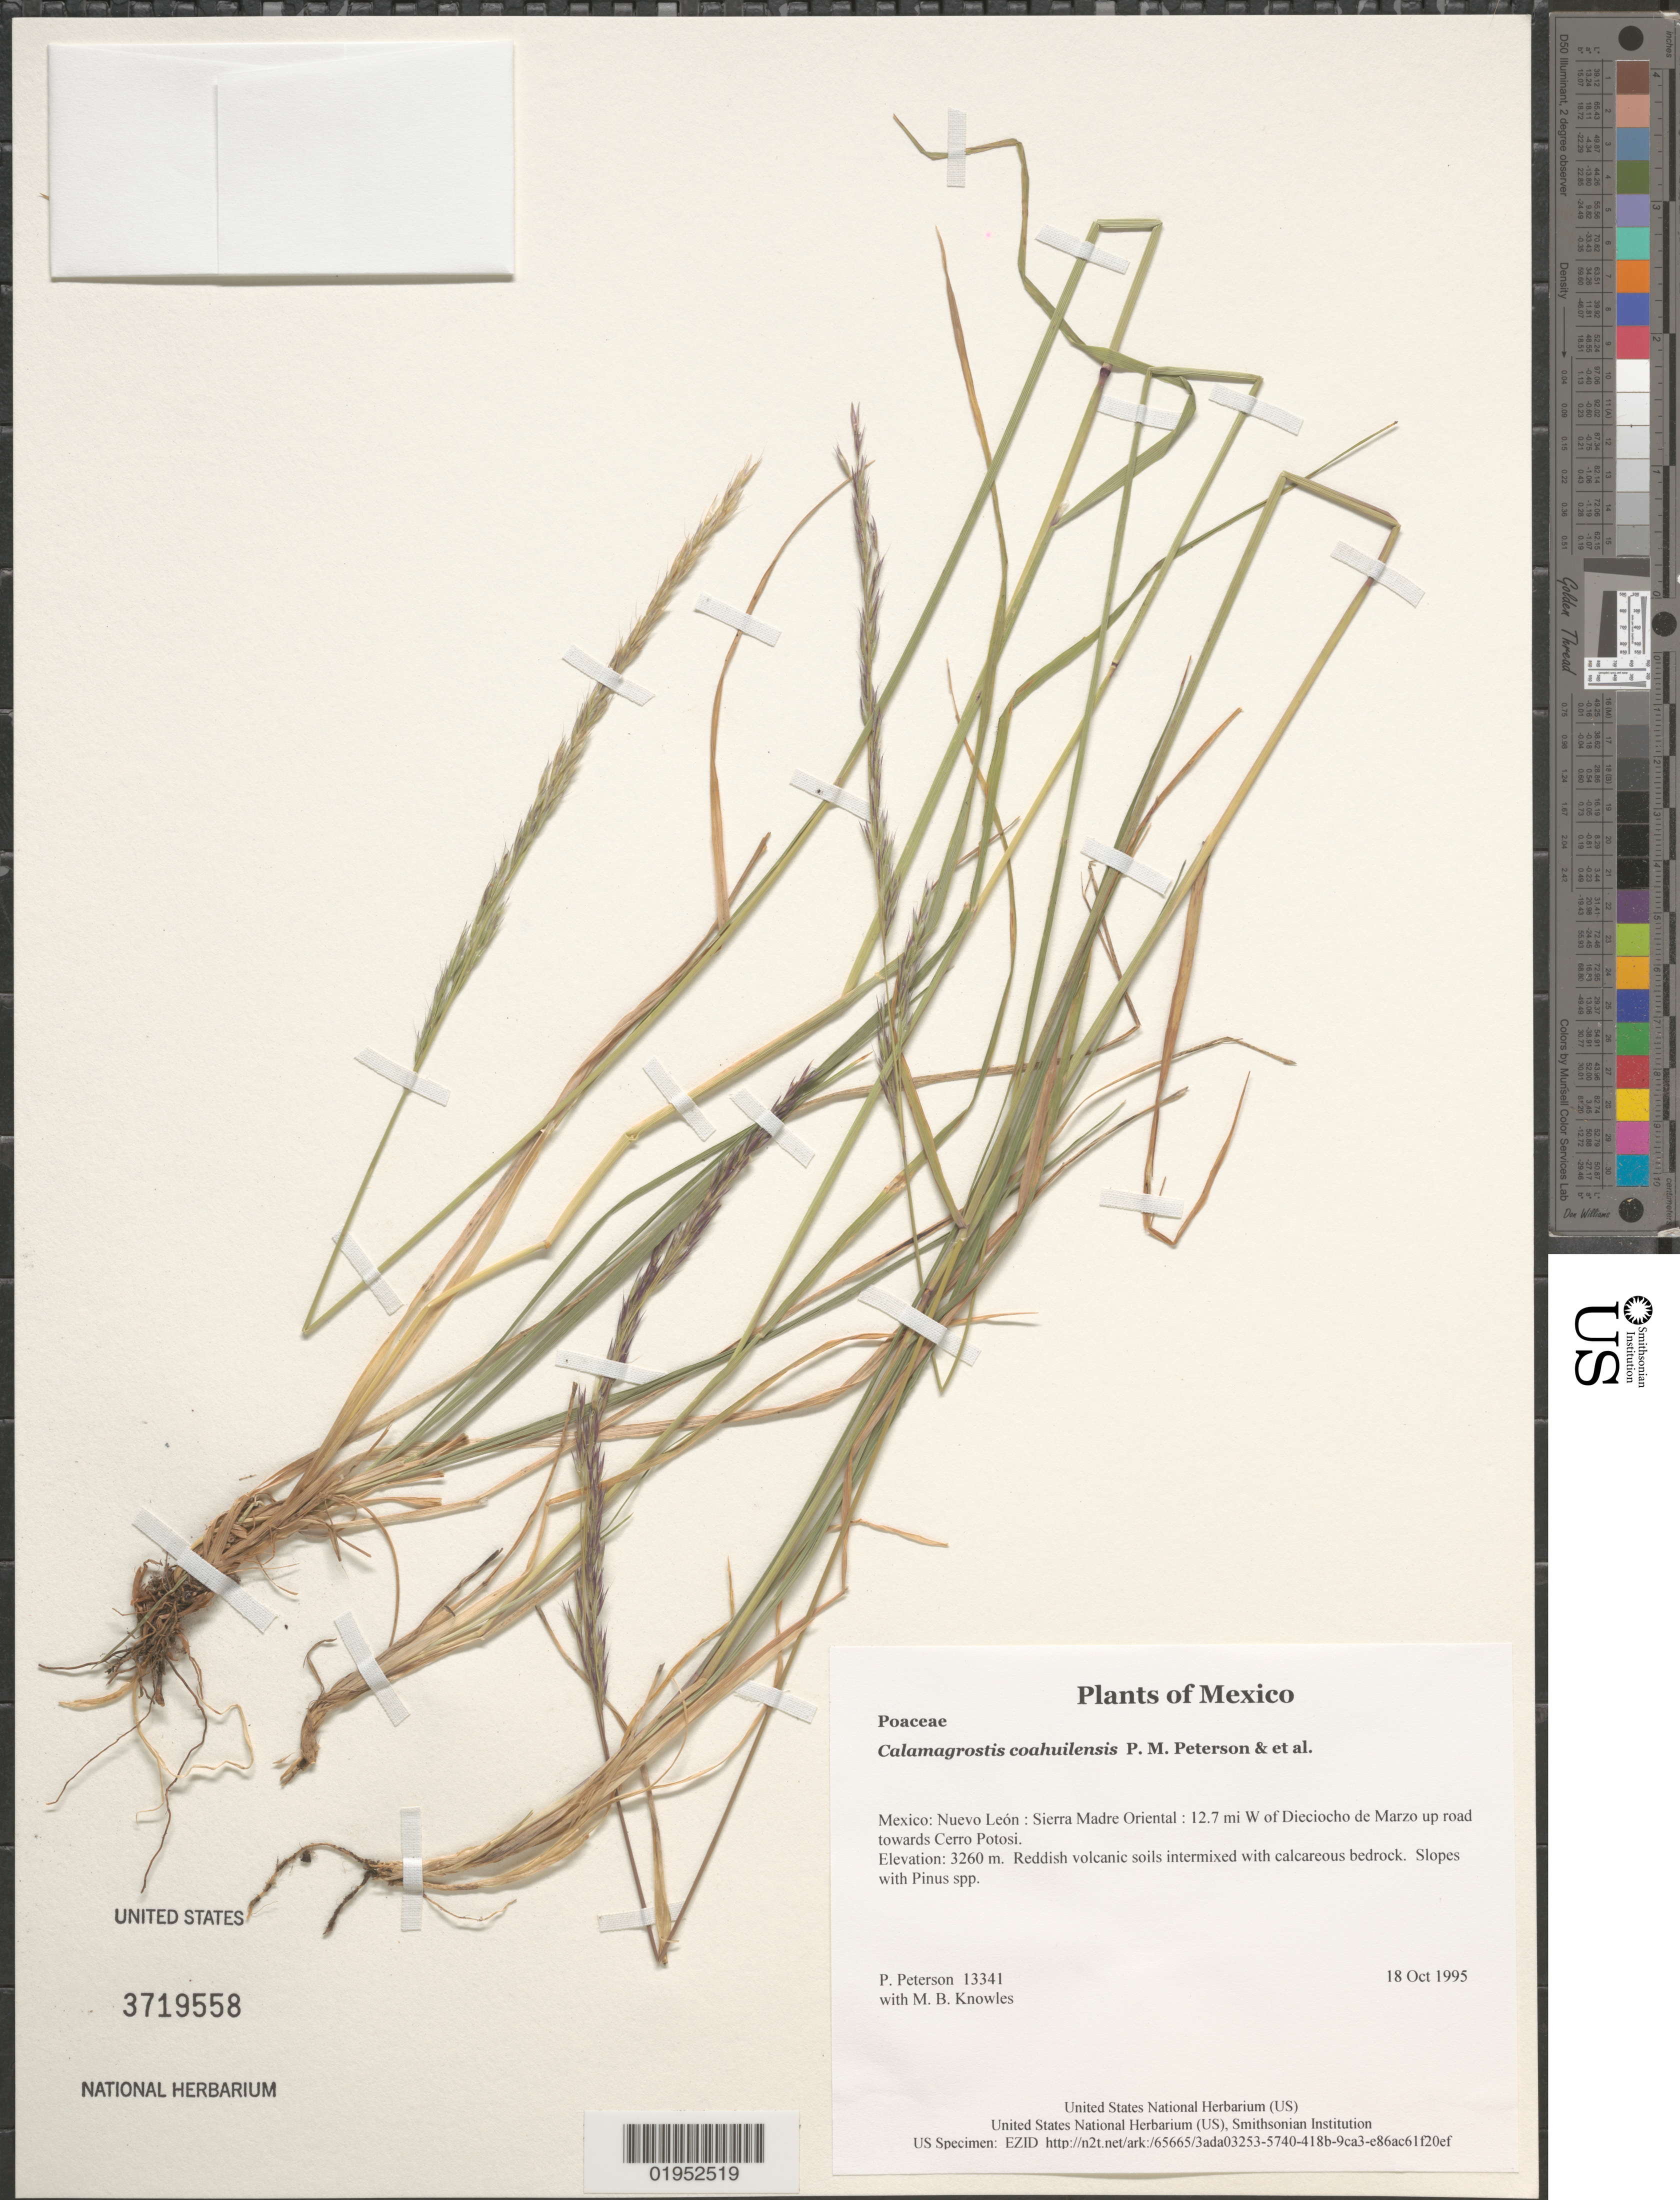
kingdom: Plantae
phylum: Tracheophyta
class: Liliopsida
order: Poales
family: Poaceae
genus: Calamagrostis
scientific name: Calamagrostis coahuilensis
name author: P.M. Peterson & et al.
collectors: P. M. Peterson & M. B. Knowles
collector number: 13341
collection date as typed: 18 Oct 1995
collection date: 1995-10-18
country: Mexico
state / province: Nuevo León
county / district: Sierra Madre Oriental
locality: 12.7 mi W of Dieciocho de Marzo up road towards Cerro Potosi.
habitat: Reddish volcanic soils intermixed with calcareous bedrock. Slopes with Pinus spp.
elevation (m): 3260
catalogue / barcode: US 3719558